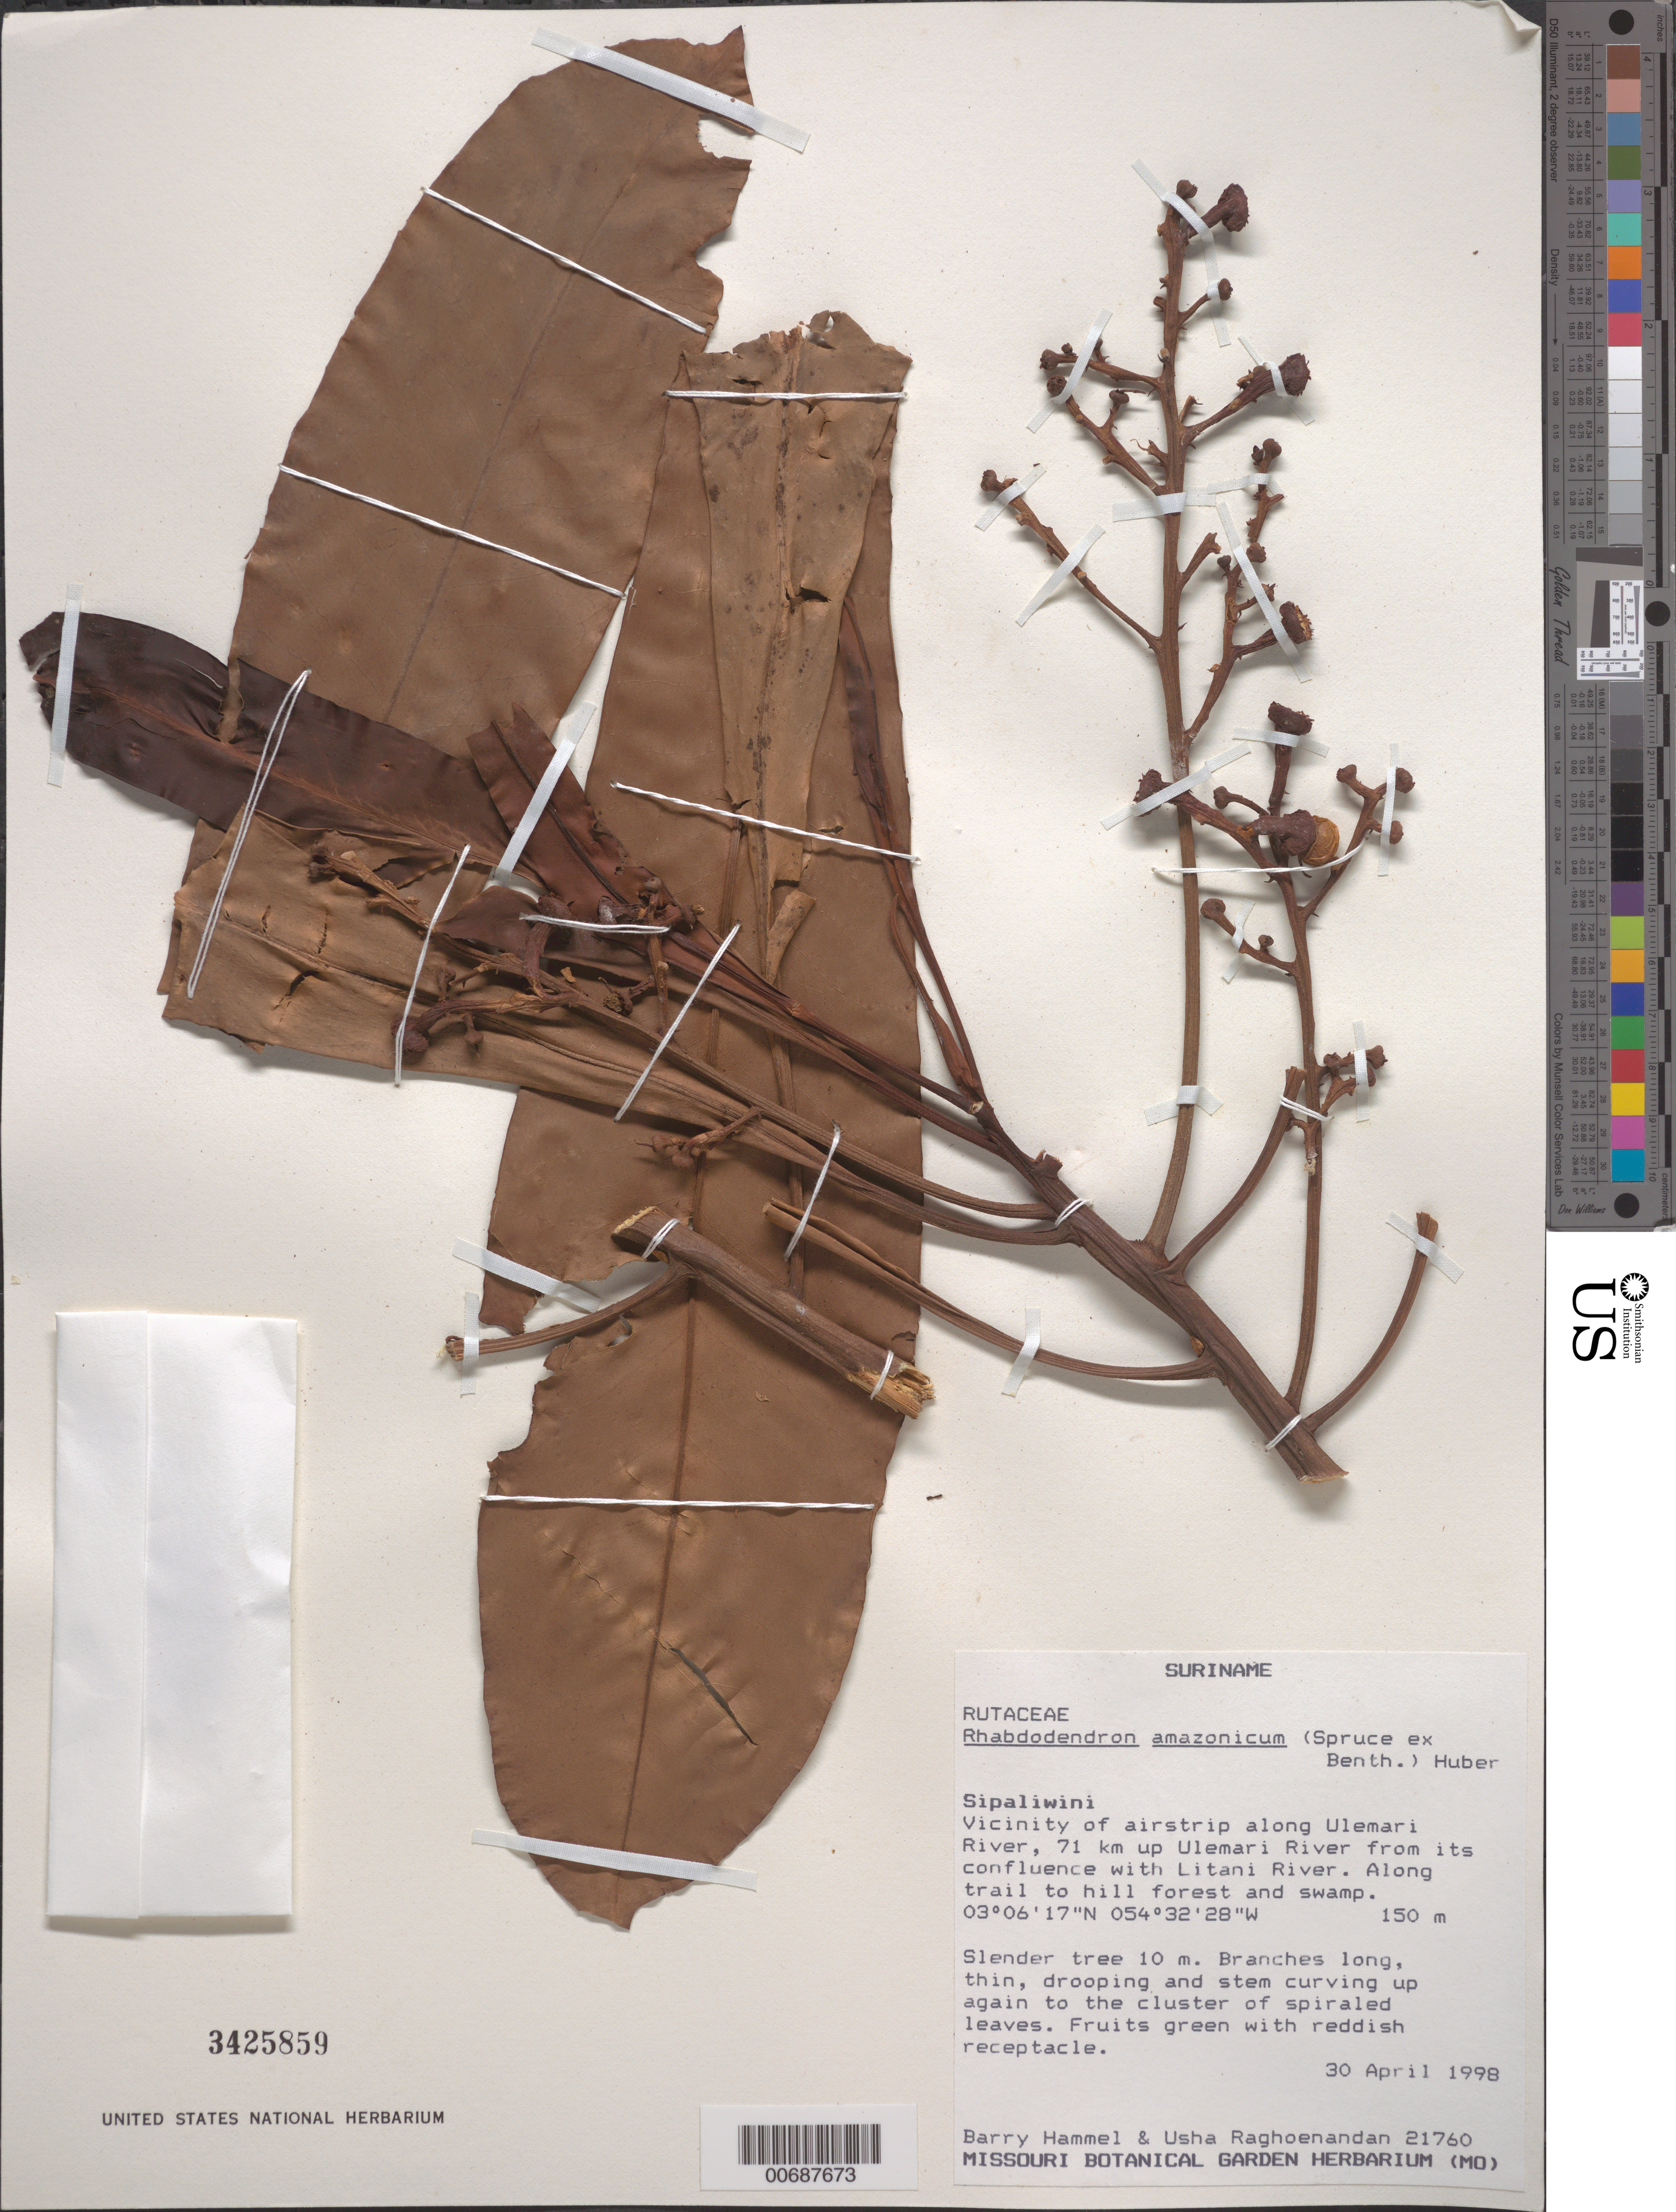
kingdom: Plantae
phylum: Tracheophyta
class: Magnoliopsida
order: Caryophyllales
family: Rhabdodendraceae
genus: Rhabdodendron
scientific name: Rhabdodendron amazonicum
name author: (Spruce ex Benth.) Huber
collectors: B. Hammel & U. Raghoenandan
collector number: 21760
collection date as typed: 30-Apr-98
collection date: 1998-04-30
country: Suriname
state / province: Sipaliwini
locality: Ulemari R., ca. 71 km upstream from confl. with Litani R., vicinity of airstrip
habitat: Along trail to hill forest and swamp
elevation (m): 150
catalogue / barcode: US 3425859